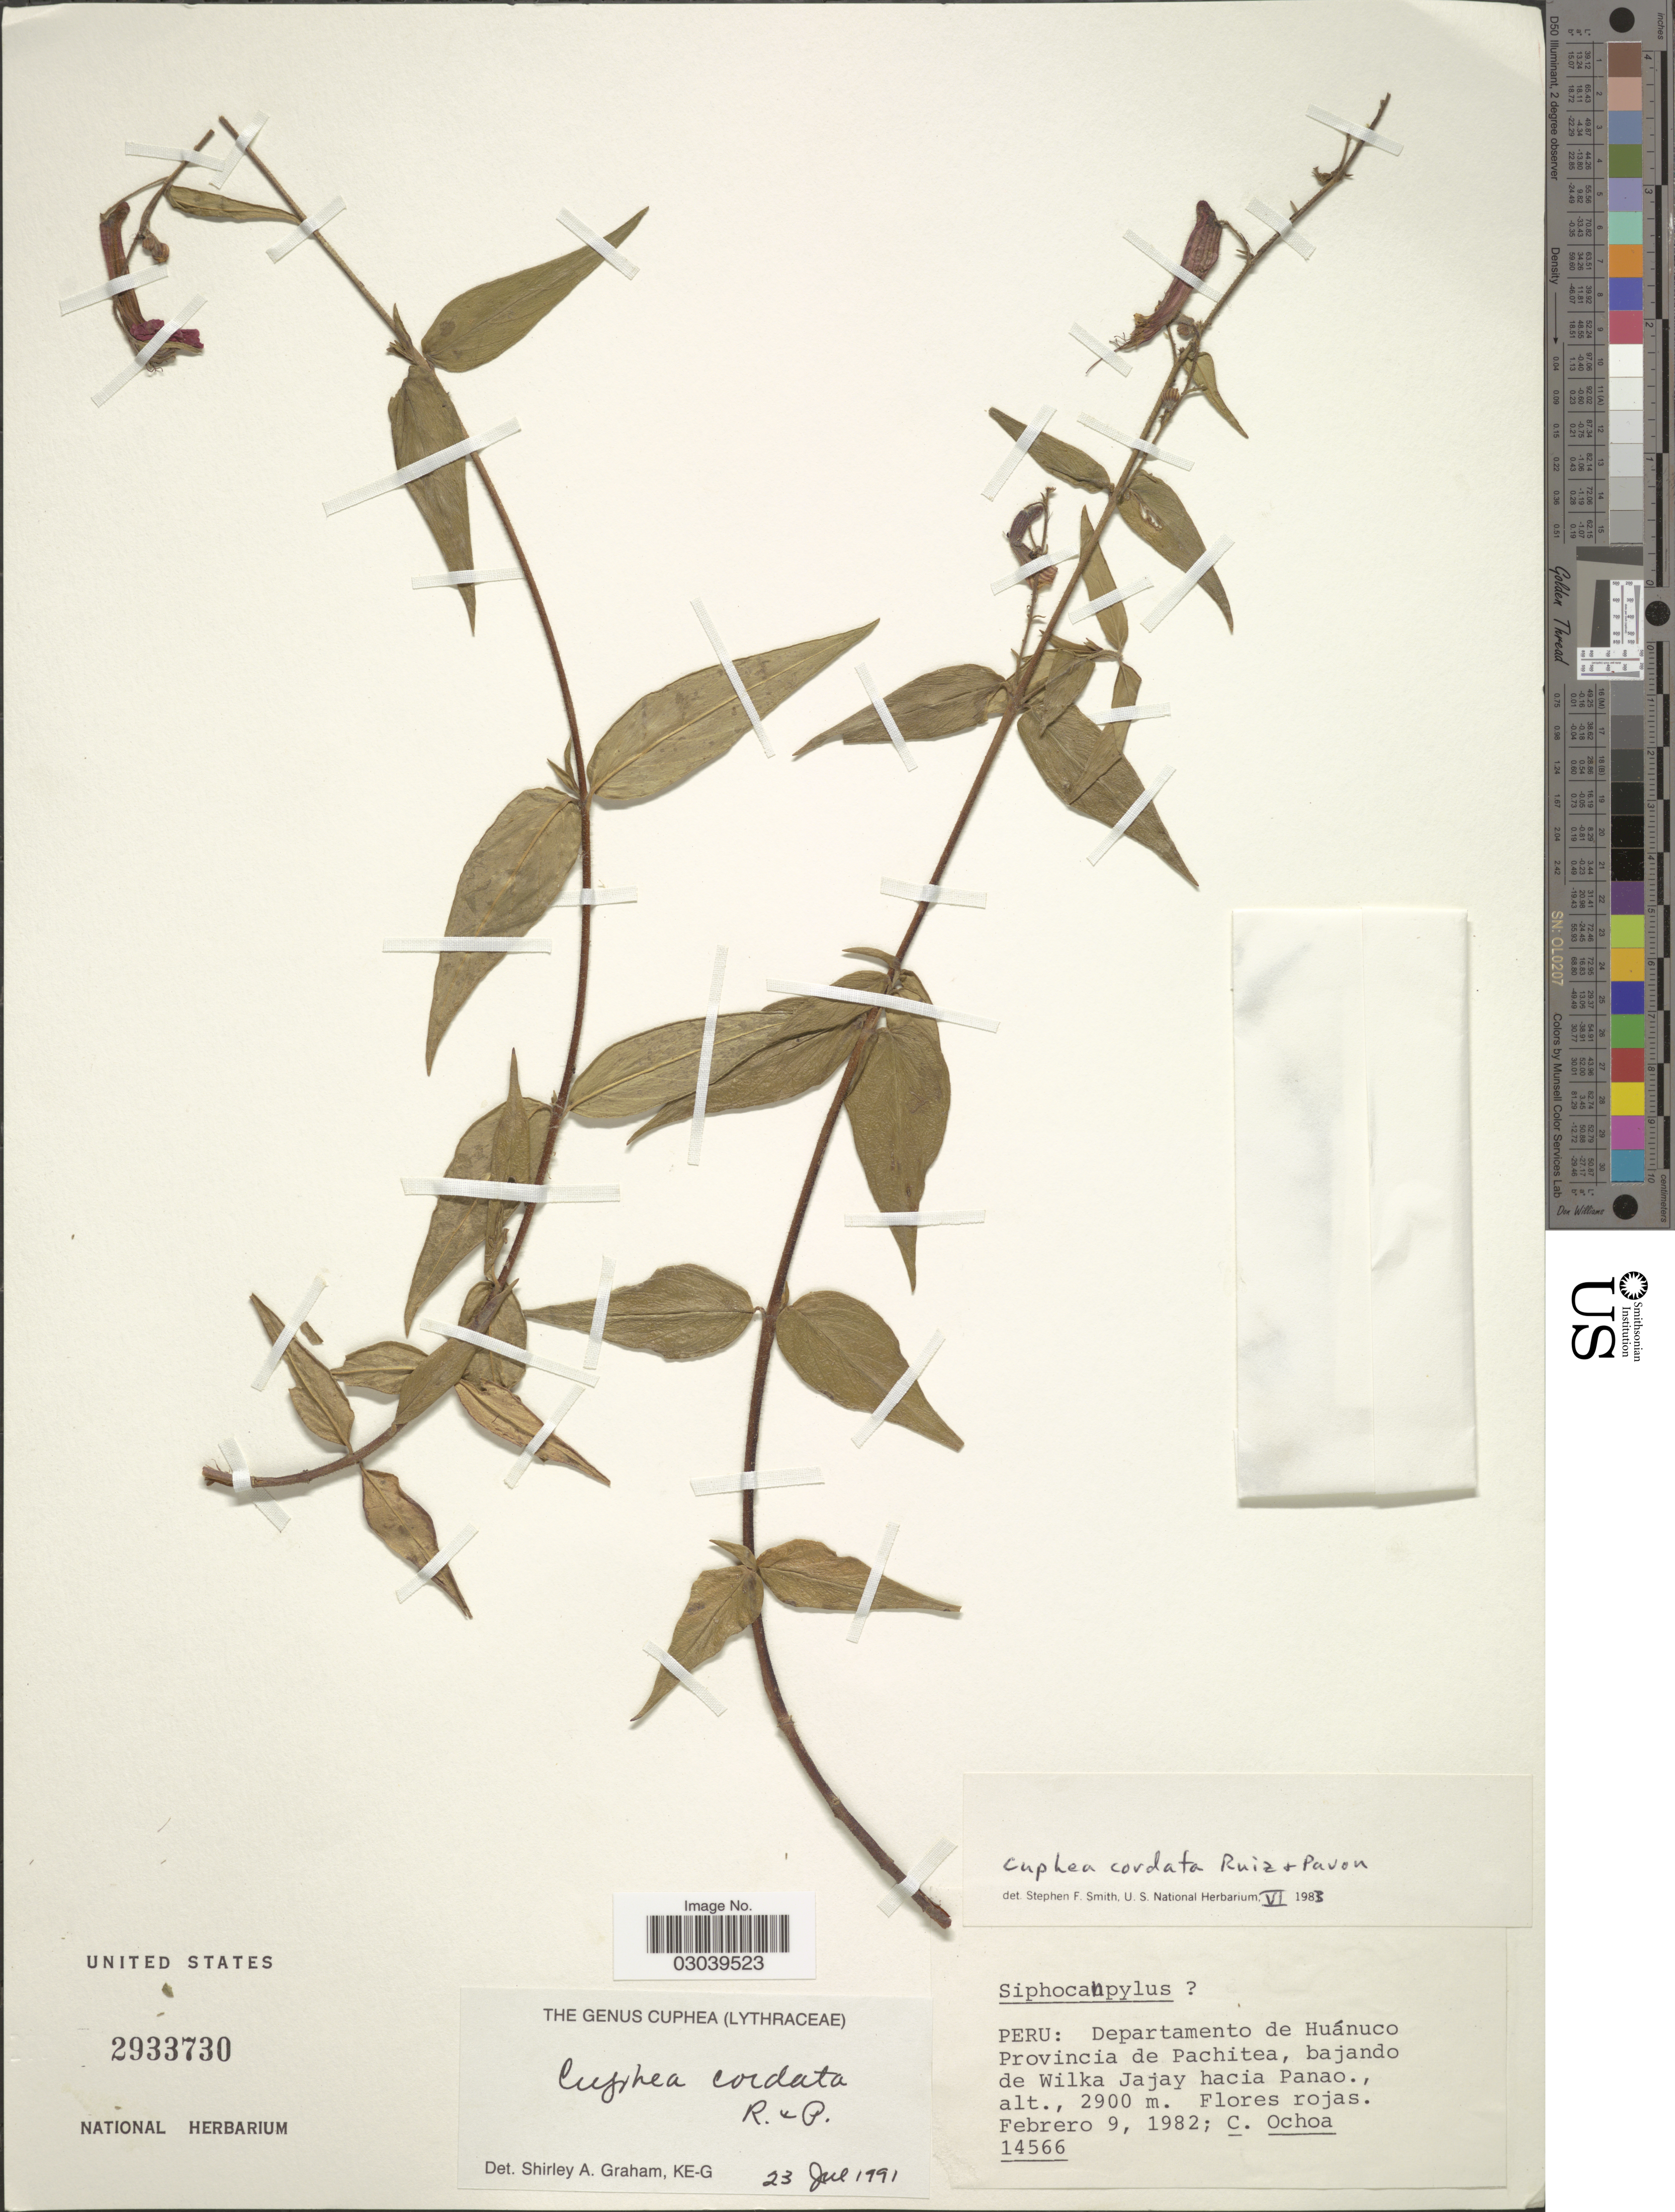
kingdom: Plantae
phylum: Tracheophyta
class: Magnoliopsida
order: Myrtales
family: Lythraceae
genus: Cuphea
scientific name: Cuphea cordata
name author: Ruiz & Pav.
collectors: C. Ochoa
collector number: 14566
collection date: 1982-02-09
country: Peru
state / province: Huánuco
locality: Departamento de Huánuco. Provincia de Pachitea, bajando de Wilka Jajay hacia Panao.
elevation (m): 2900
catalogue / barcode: US 2933730